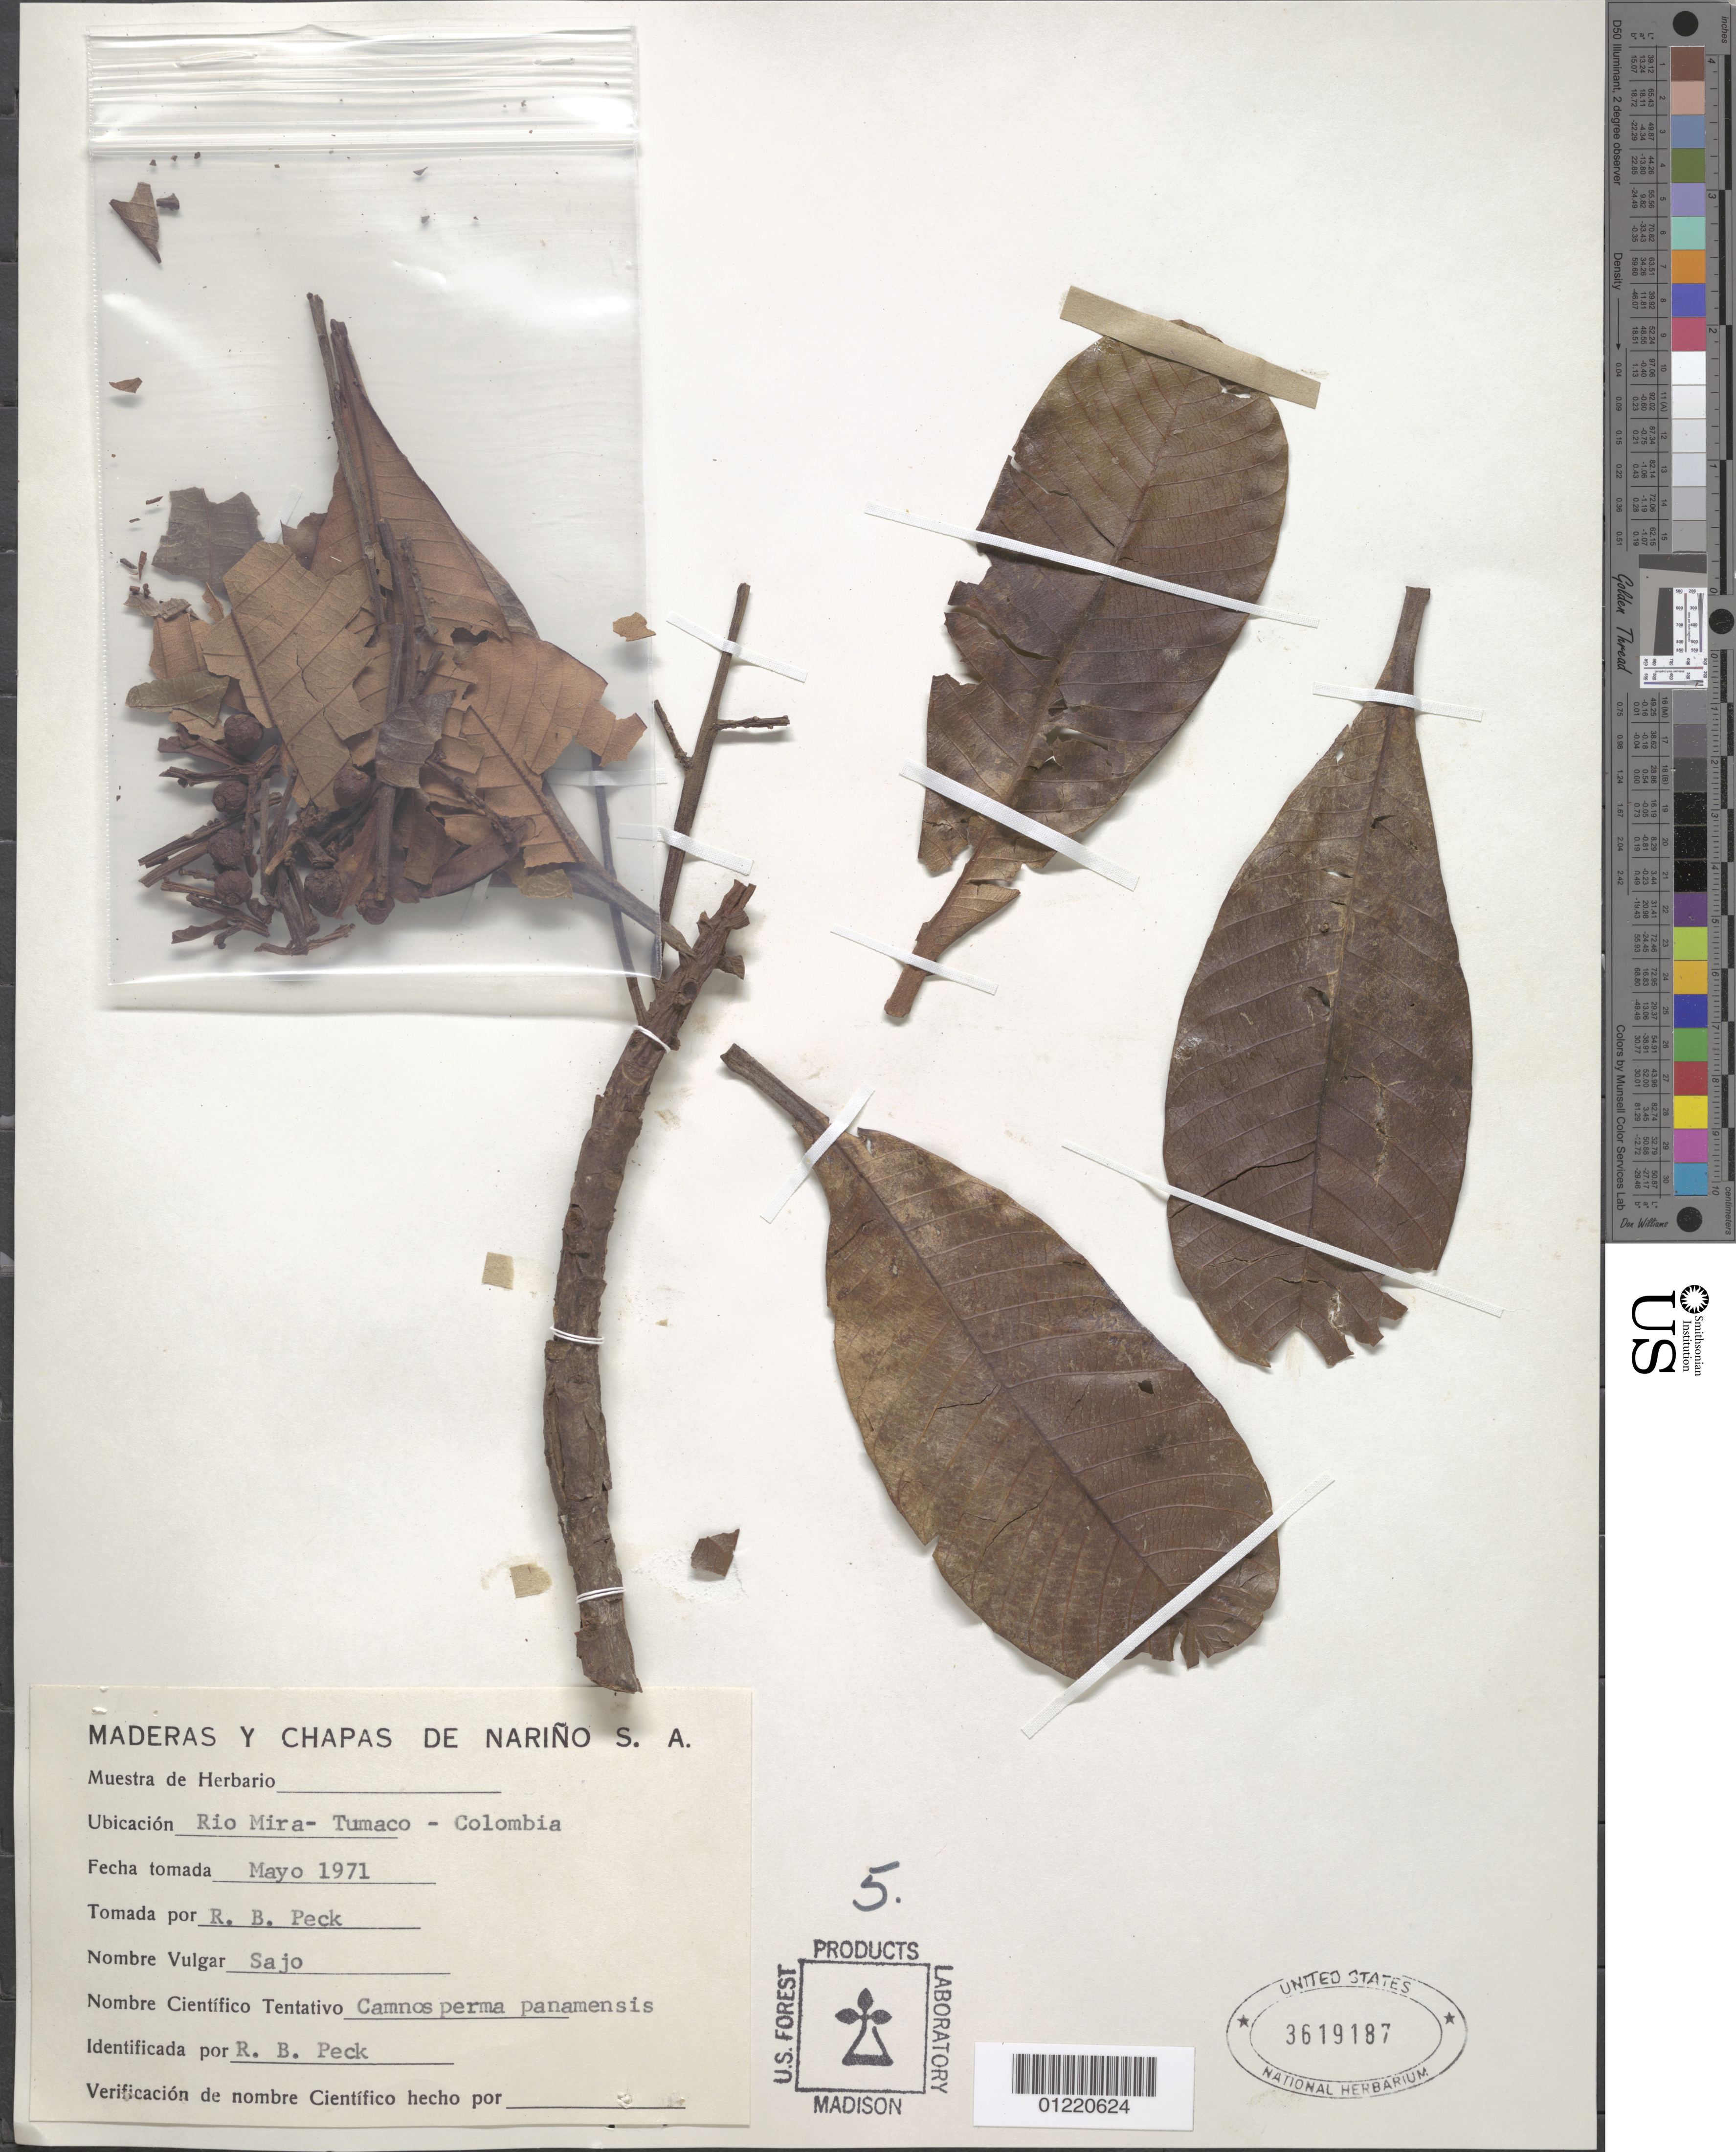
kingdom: Plantae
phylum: Tracheophyta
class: Magnoliopsida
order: Sapindales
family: Anacardiaceae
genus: Campnosperma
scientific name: Campnosperma panamense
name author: Standl.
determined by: Mitchell, John D.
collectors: R. Peck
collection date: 1971-05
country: Colombia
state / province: Nariño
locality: Rio Mira; Tumaco.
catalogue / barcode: US 3619187